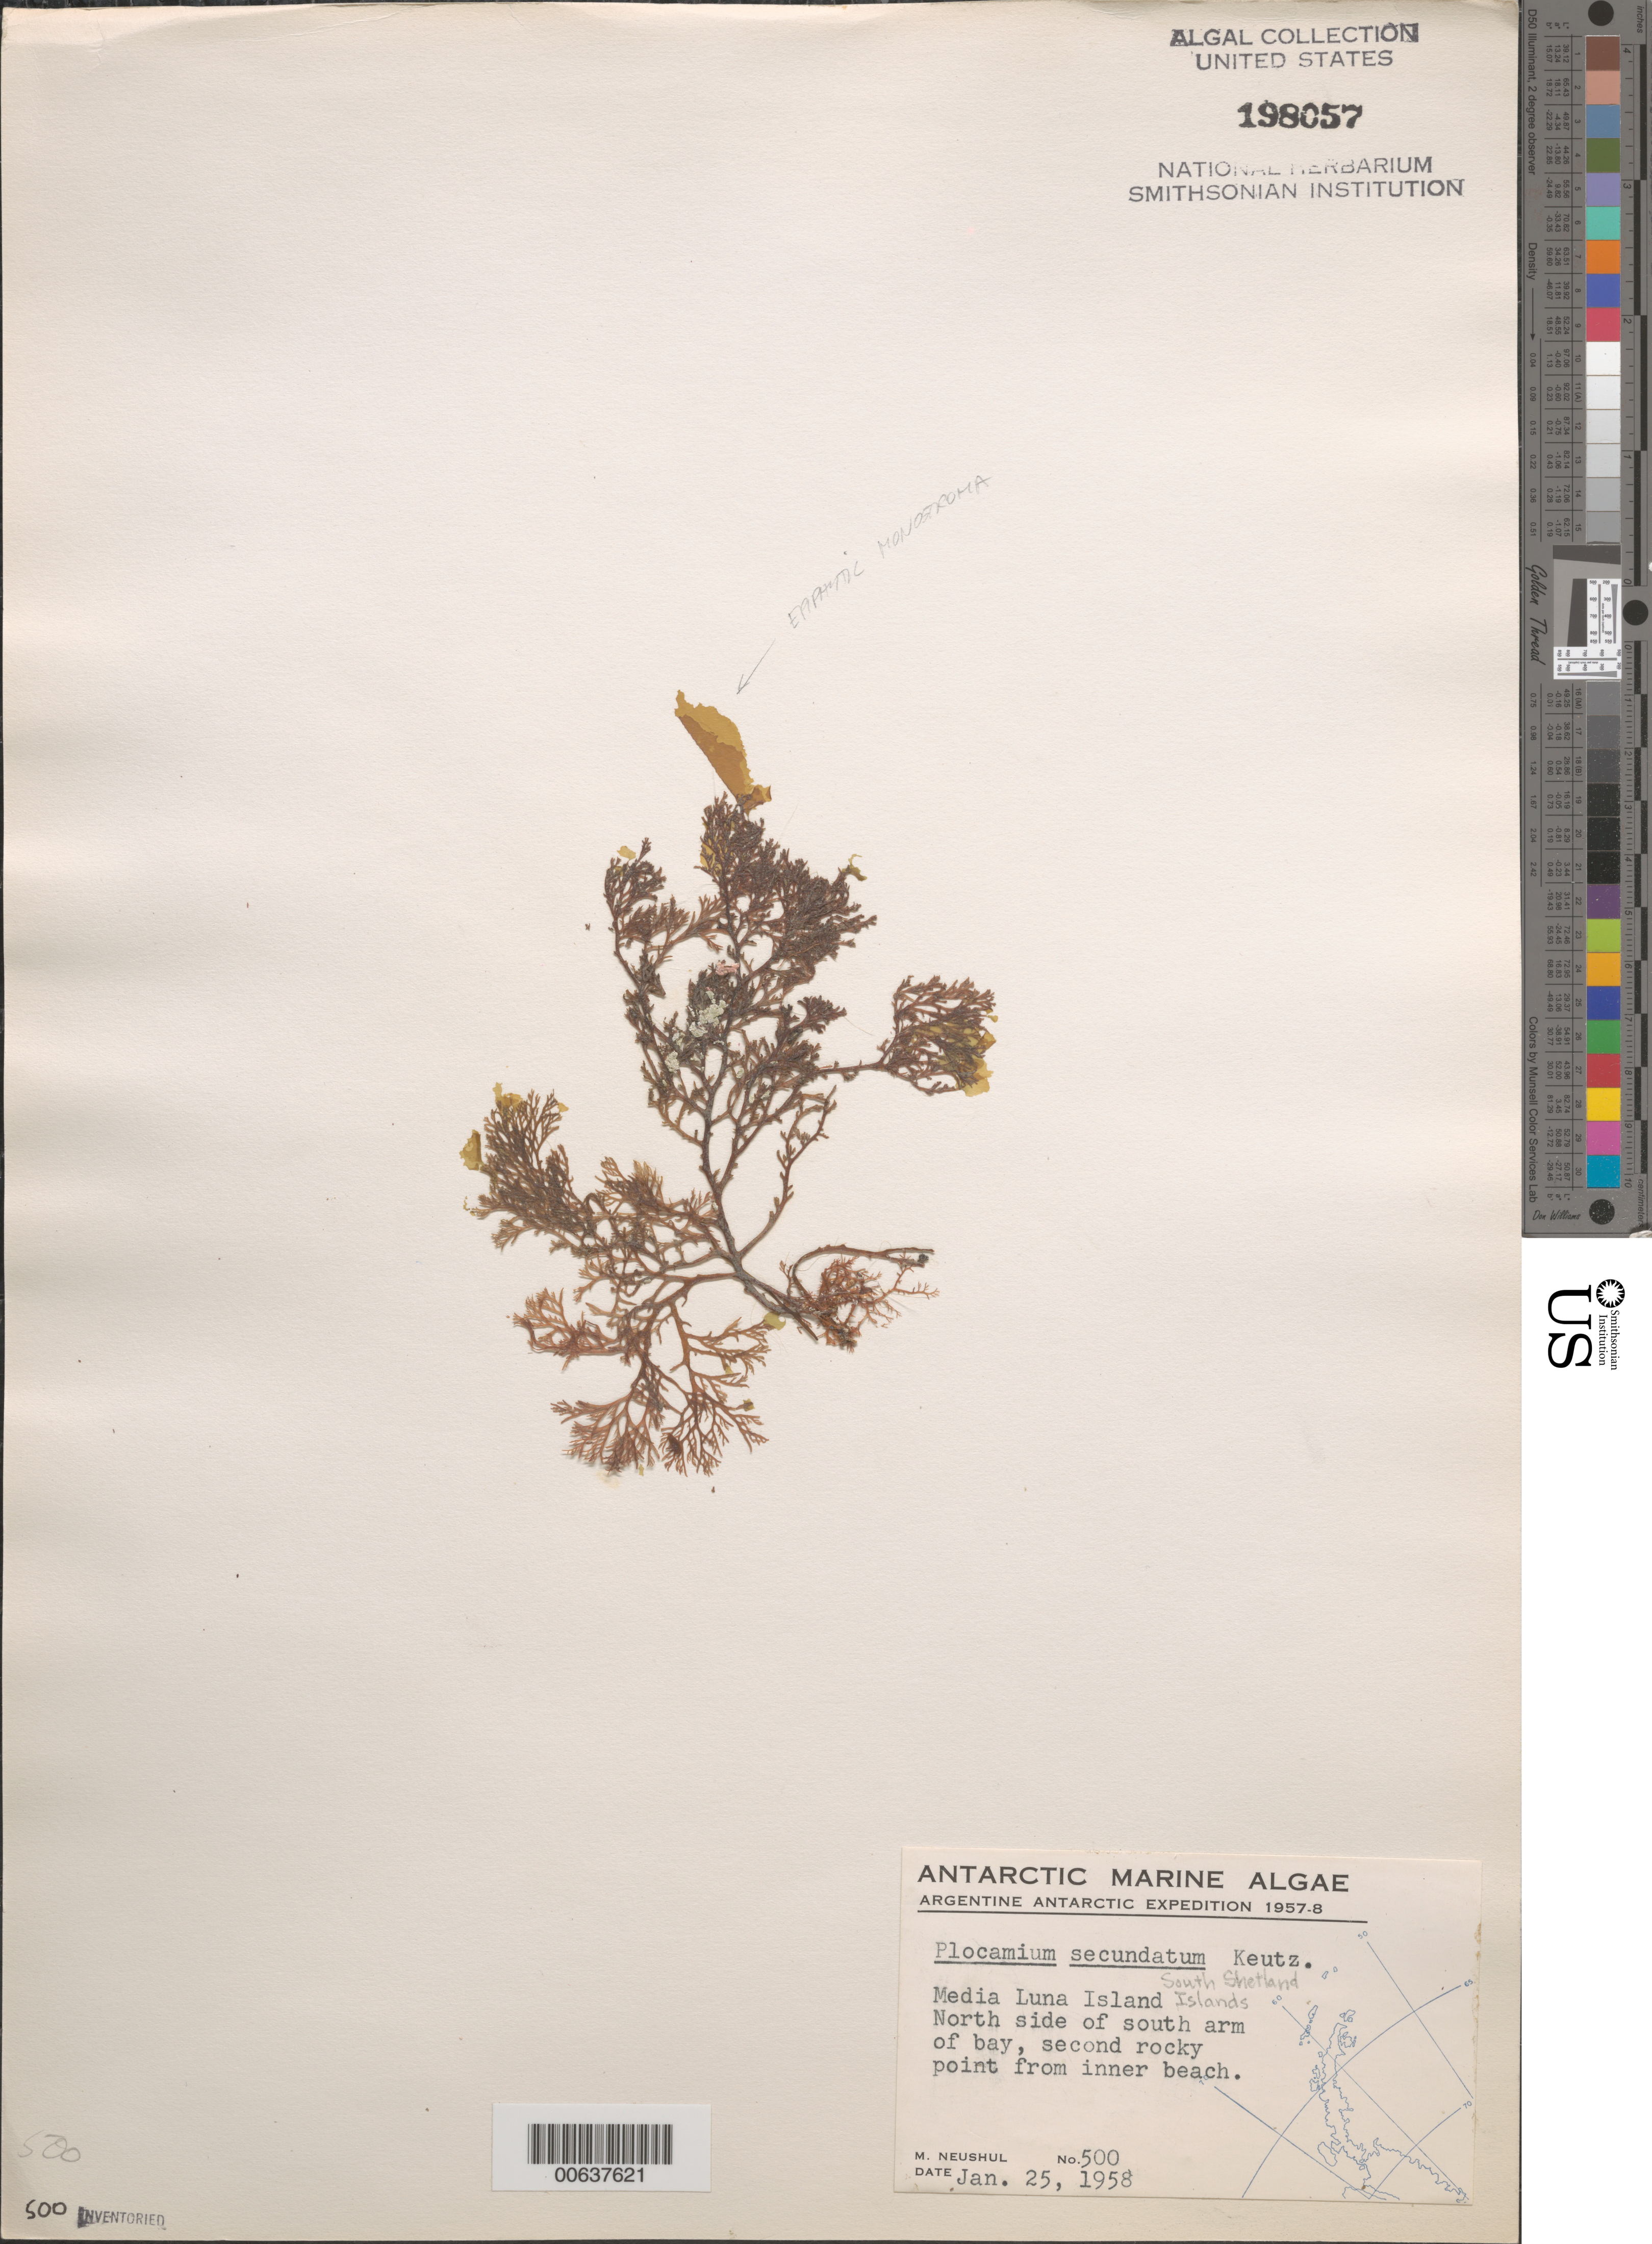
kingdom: Plantae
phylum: Rhodophyta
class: Florideophyceae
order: Plocamiales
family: Plocamiaceae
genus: Plocamium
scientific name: Plocamium secundatum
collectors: M. Neushul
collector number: Neushul 500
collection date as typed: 25 Jan 1958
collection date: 1958-01-25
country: Antarctica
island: Half Moon Island (Media Luna Island)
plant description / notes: Argentine Antarctic Expedition, 1957-1958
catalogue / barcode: US 198057